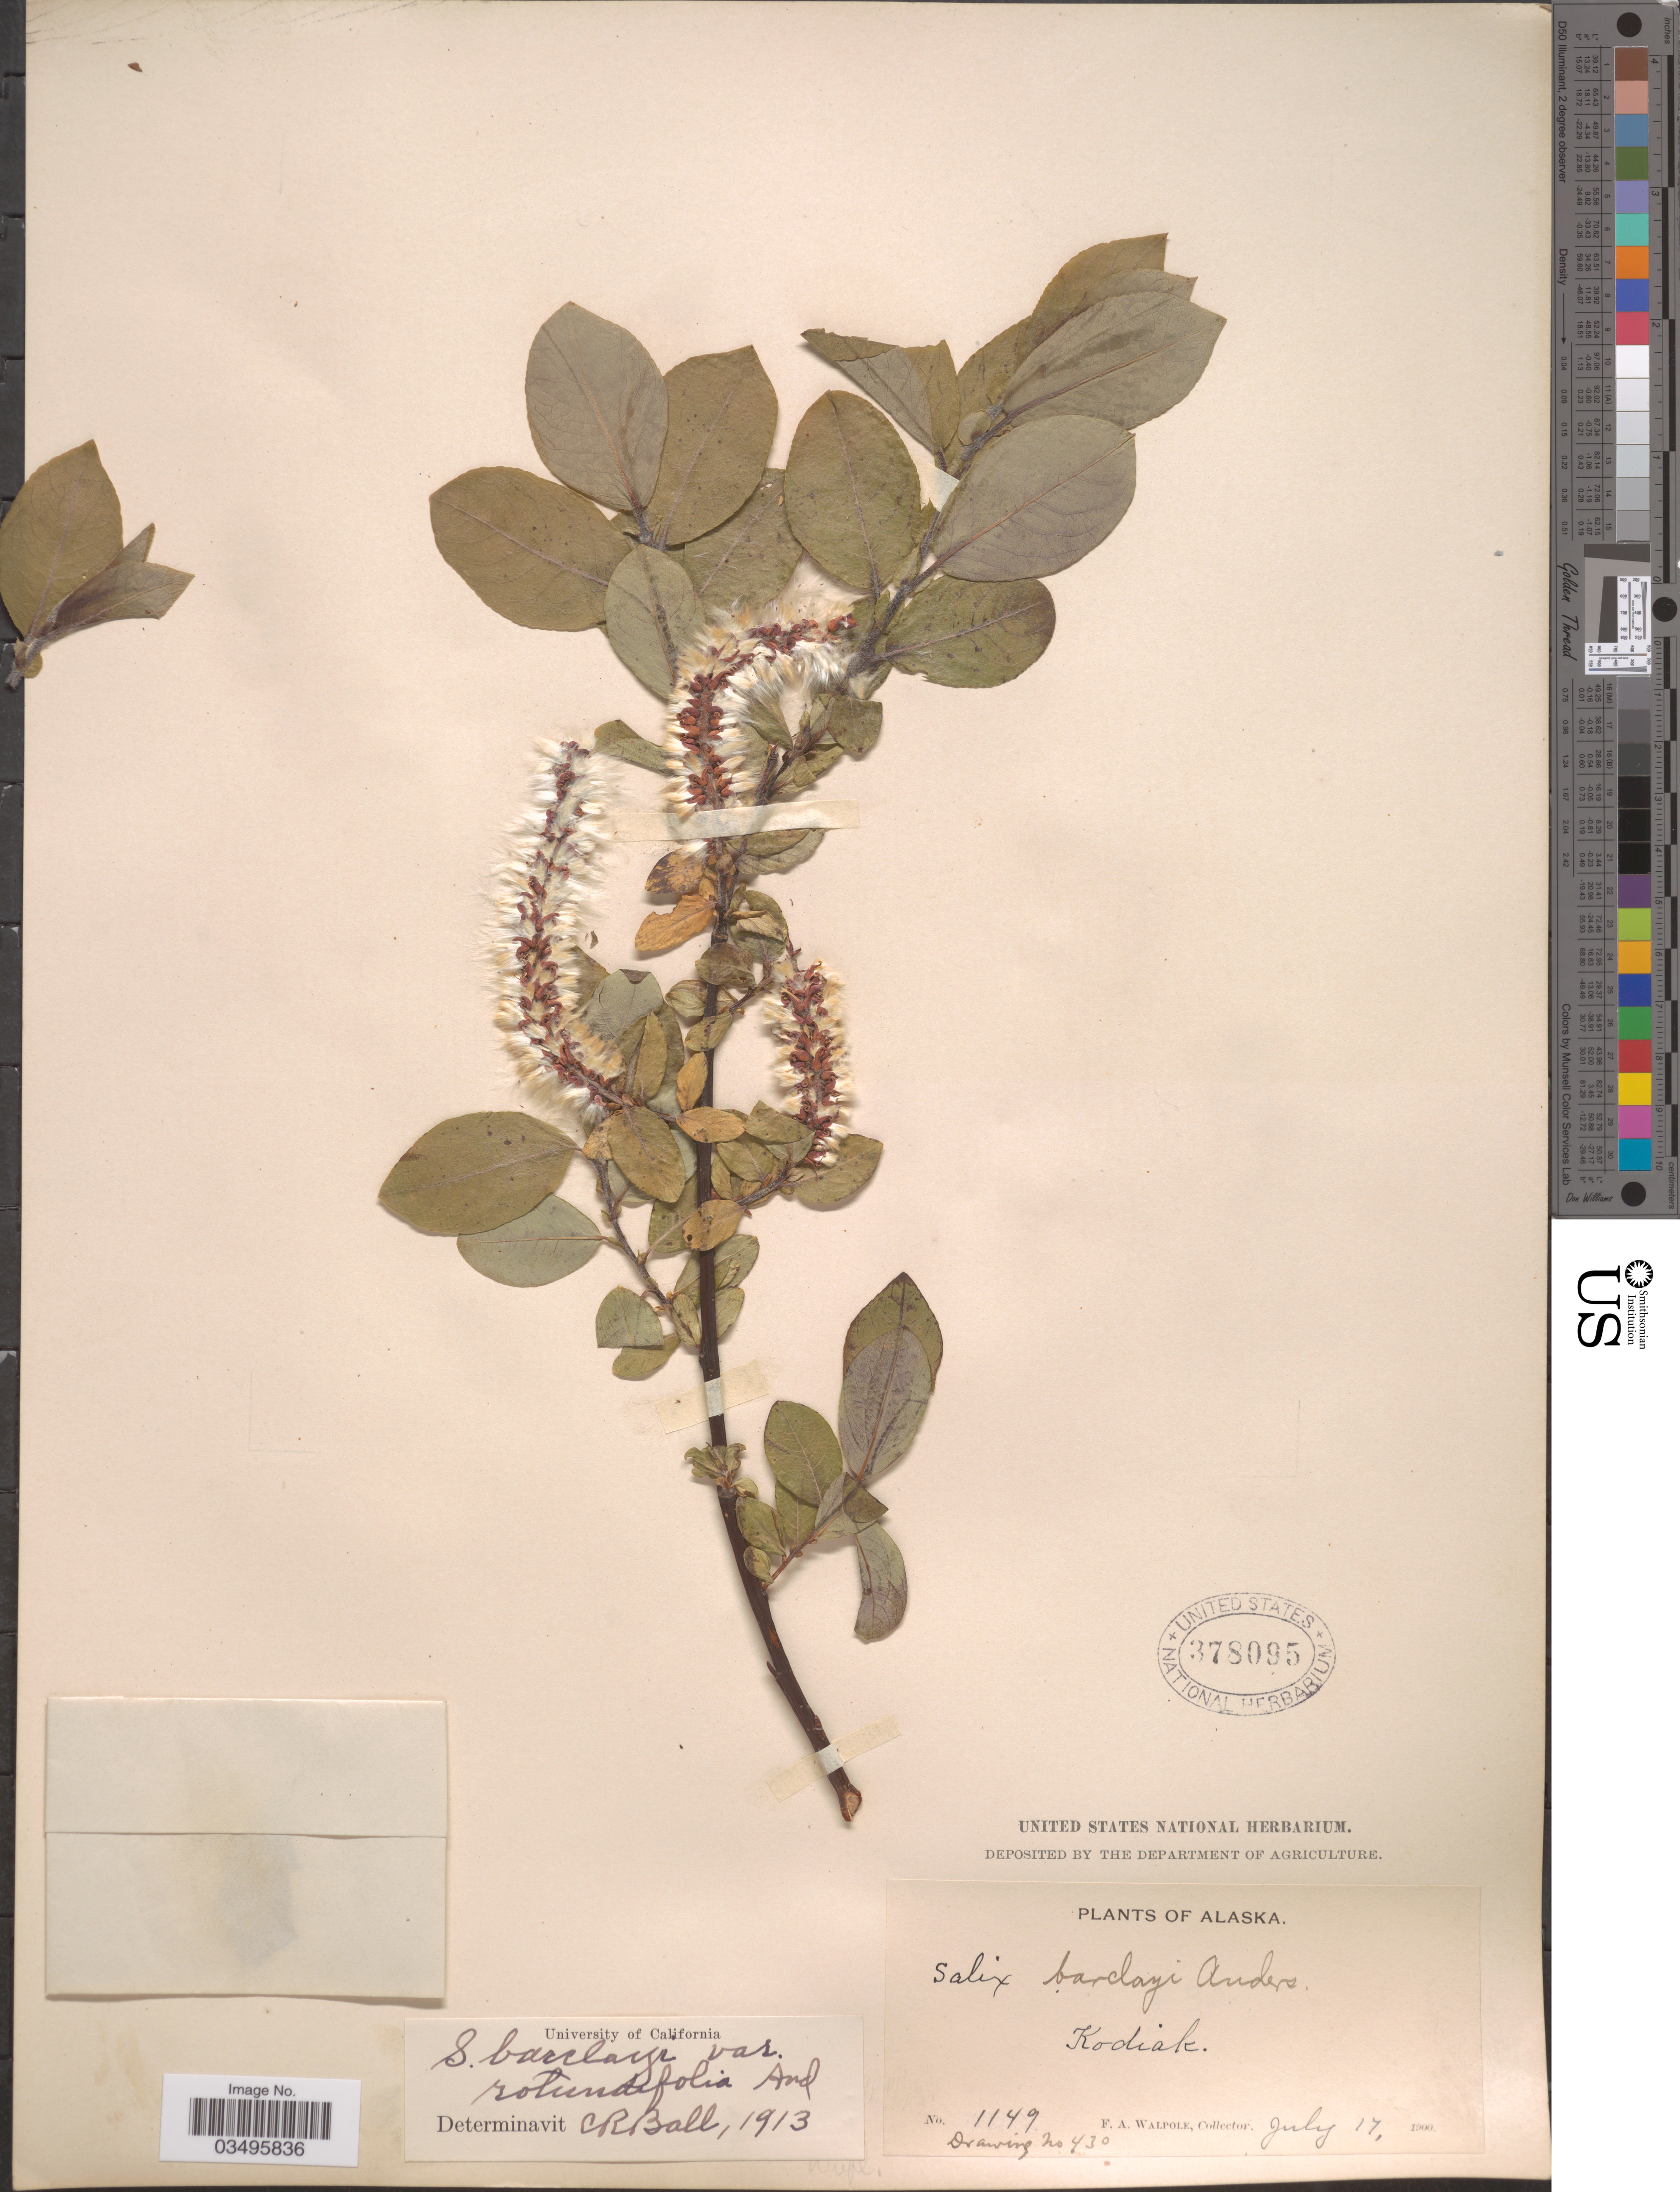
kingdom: Plantae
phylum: Tracheophyta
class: Magnoliopsida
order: Malpighiales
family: Salicaceae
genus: Salix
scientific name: Salix barclayi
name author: Andersson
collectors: F. Walpole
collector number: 1149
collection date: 1900-07-17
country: United States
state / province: Alaska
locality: Kodiak.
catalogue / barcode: US 378095